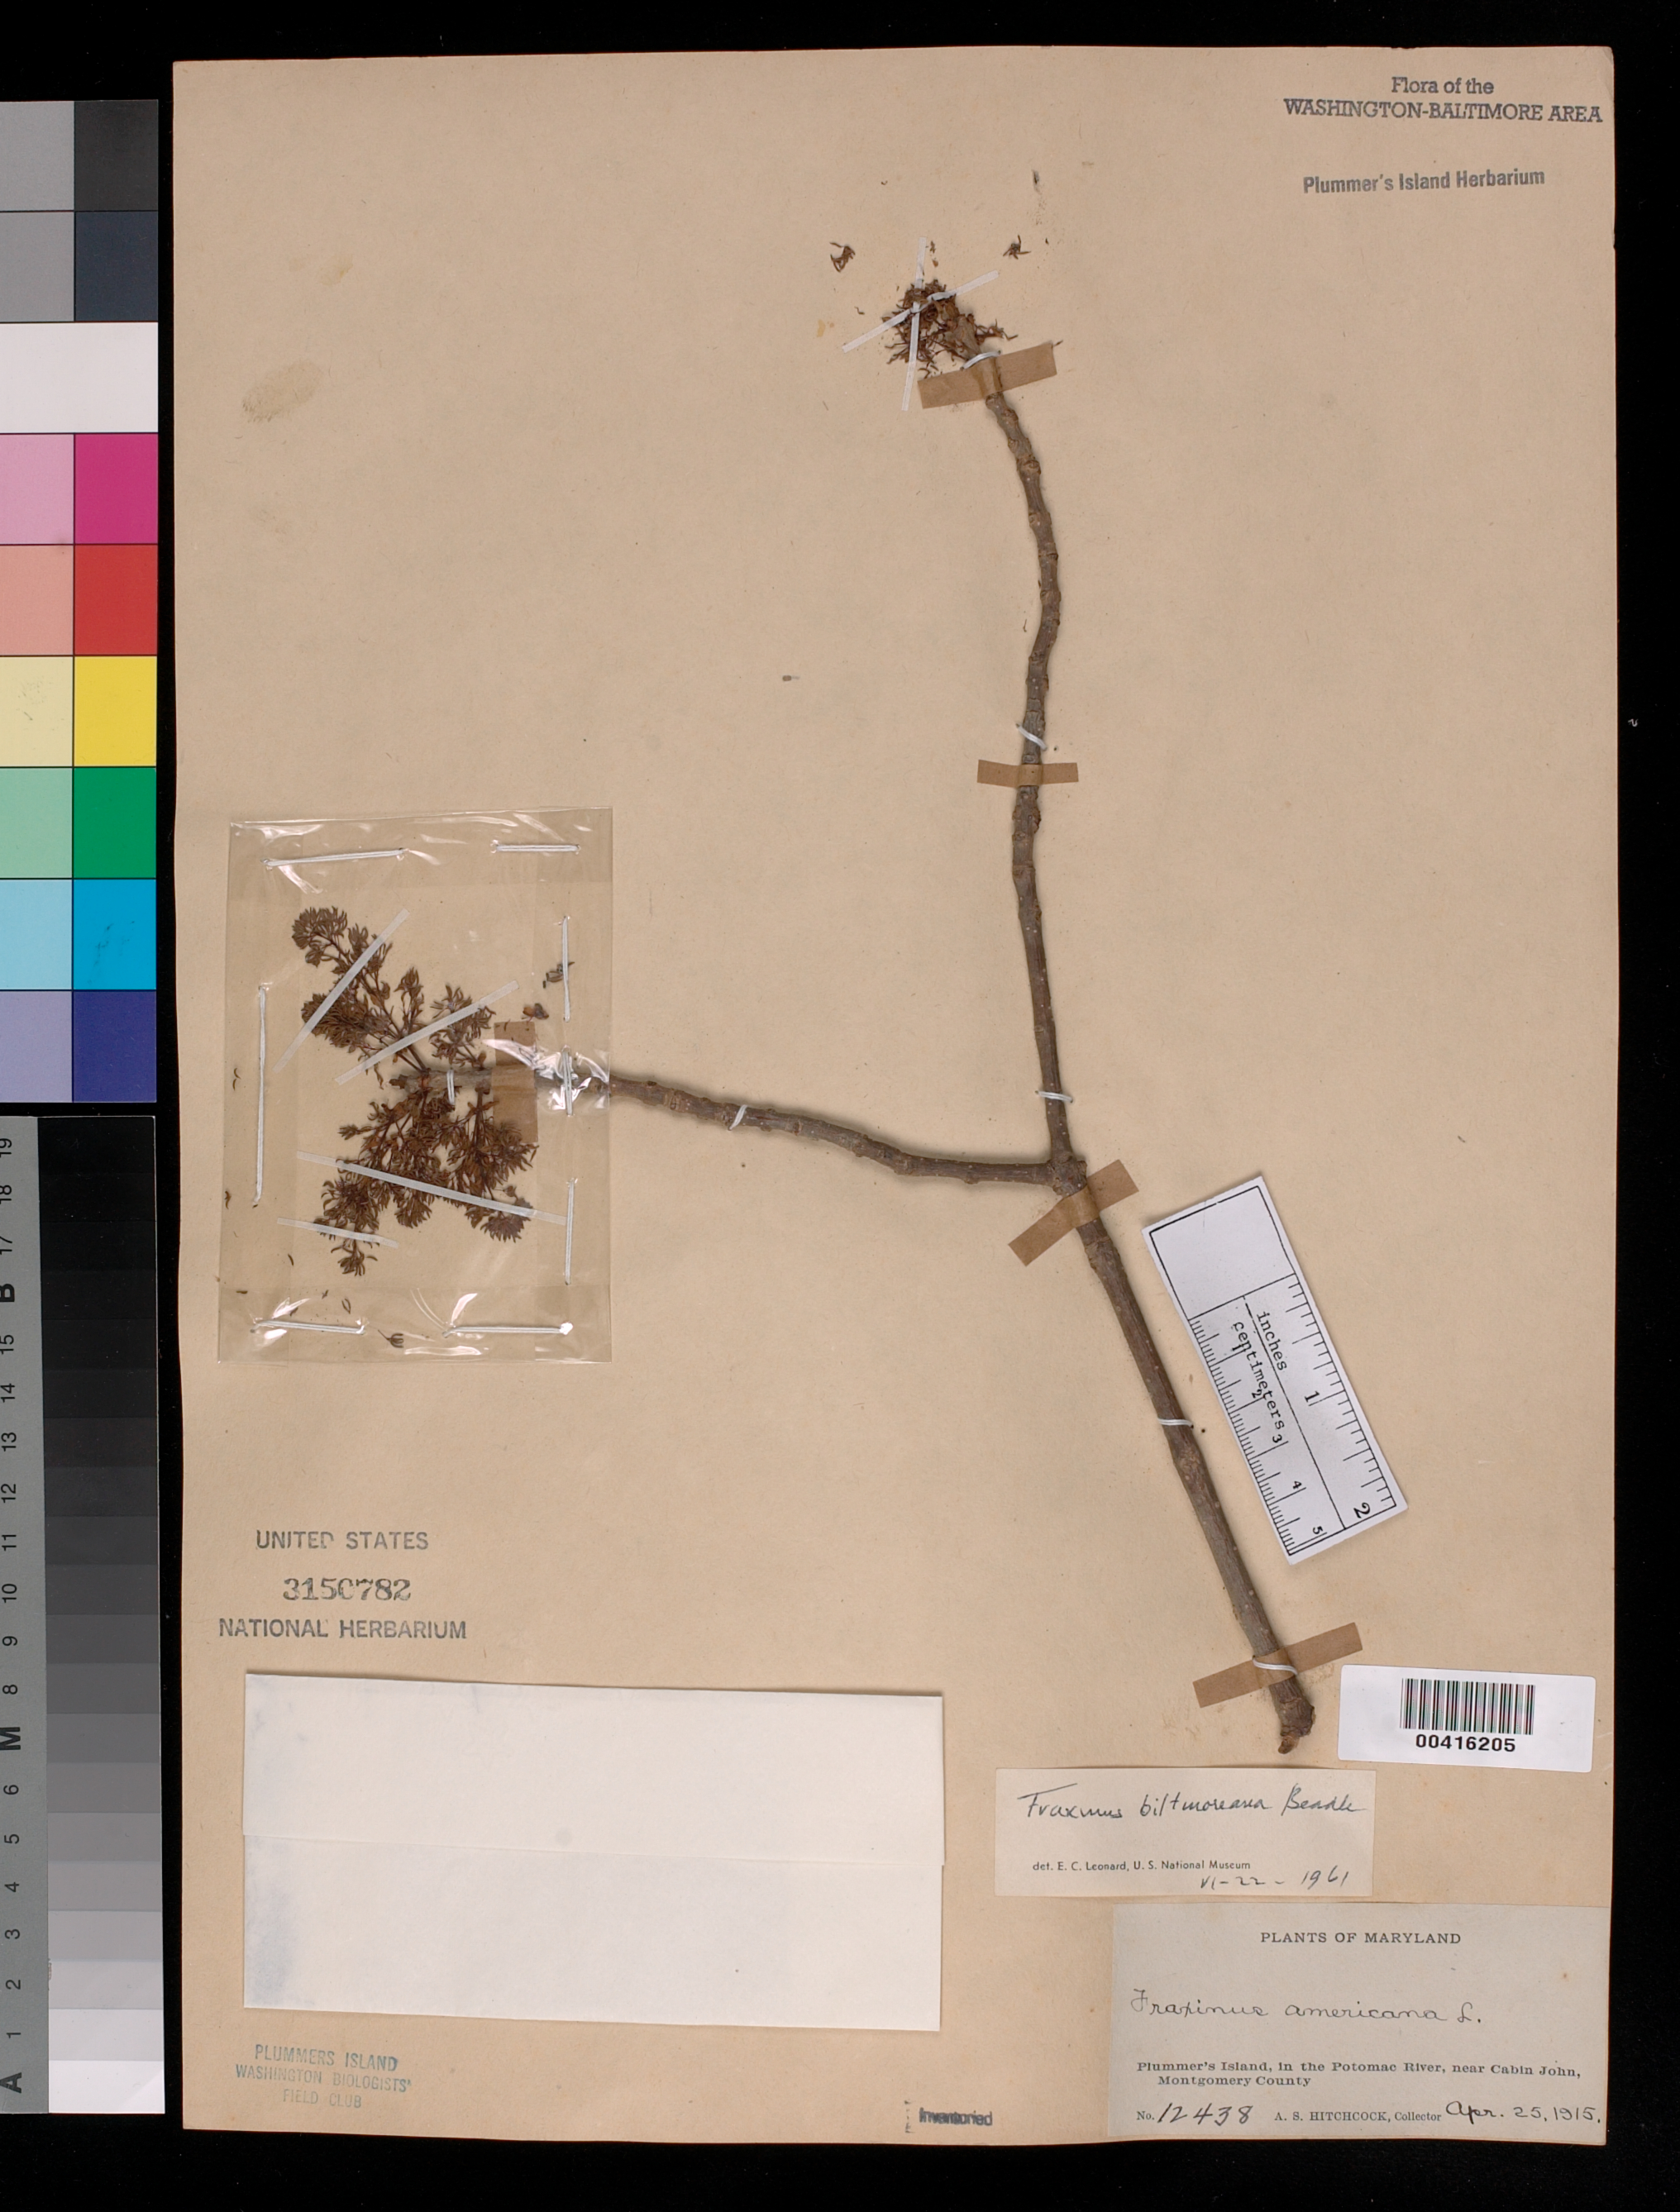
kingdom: Plantae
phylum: Tracheophyta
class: Magnoliopsida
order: Lamiales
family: Oleaceae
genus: Fraxinus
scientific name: Fraxinus americana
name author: L.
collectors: A. S. Hitchcock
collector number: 12438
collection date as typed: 25 Apr 1915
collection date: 1915-04-25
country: United States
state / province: Maryland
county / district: Montgomery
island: Plummers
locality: Plummer's Island C. & O. Canal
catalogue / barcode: US 3150782